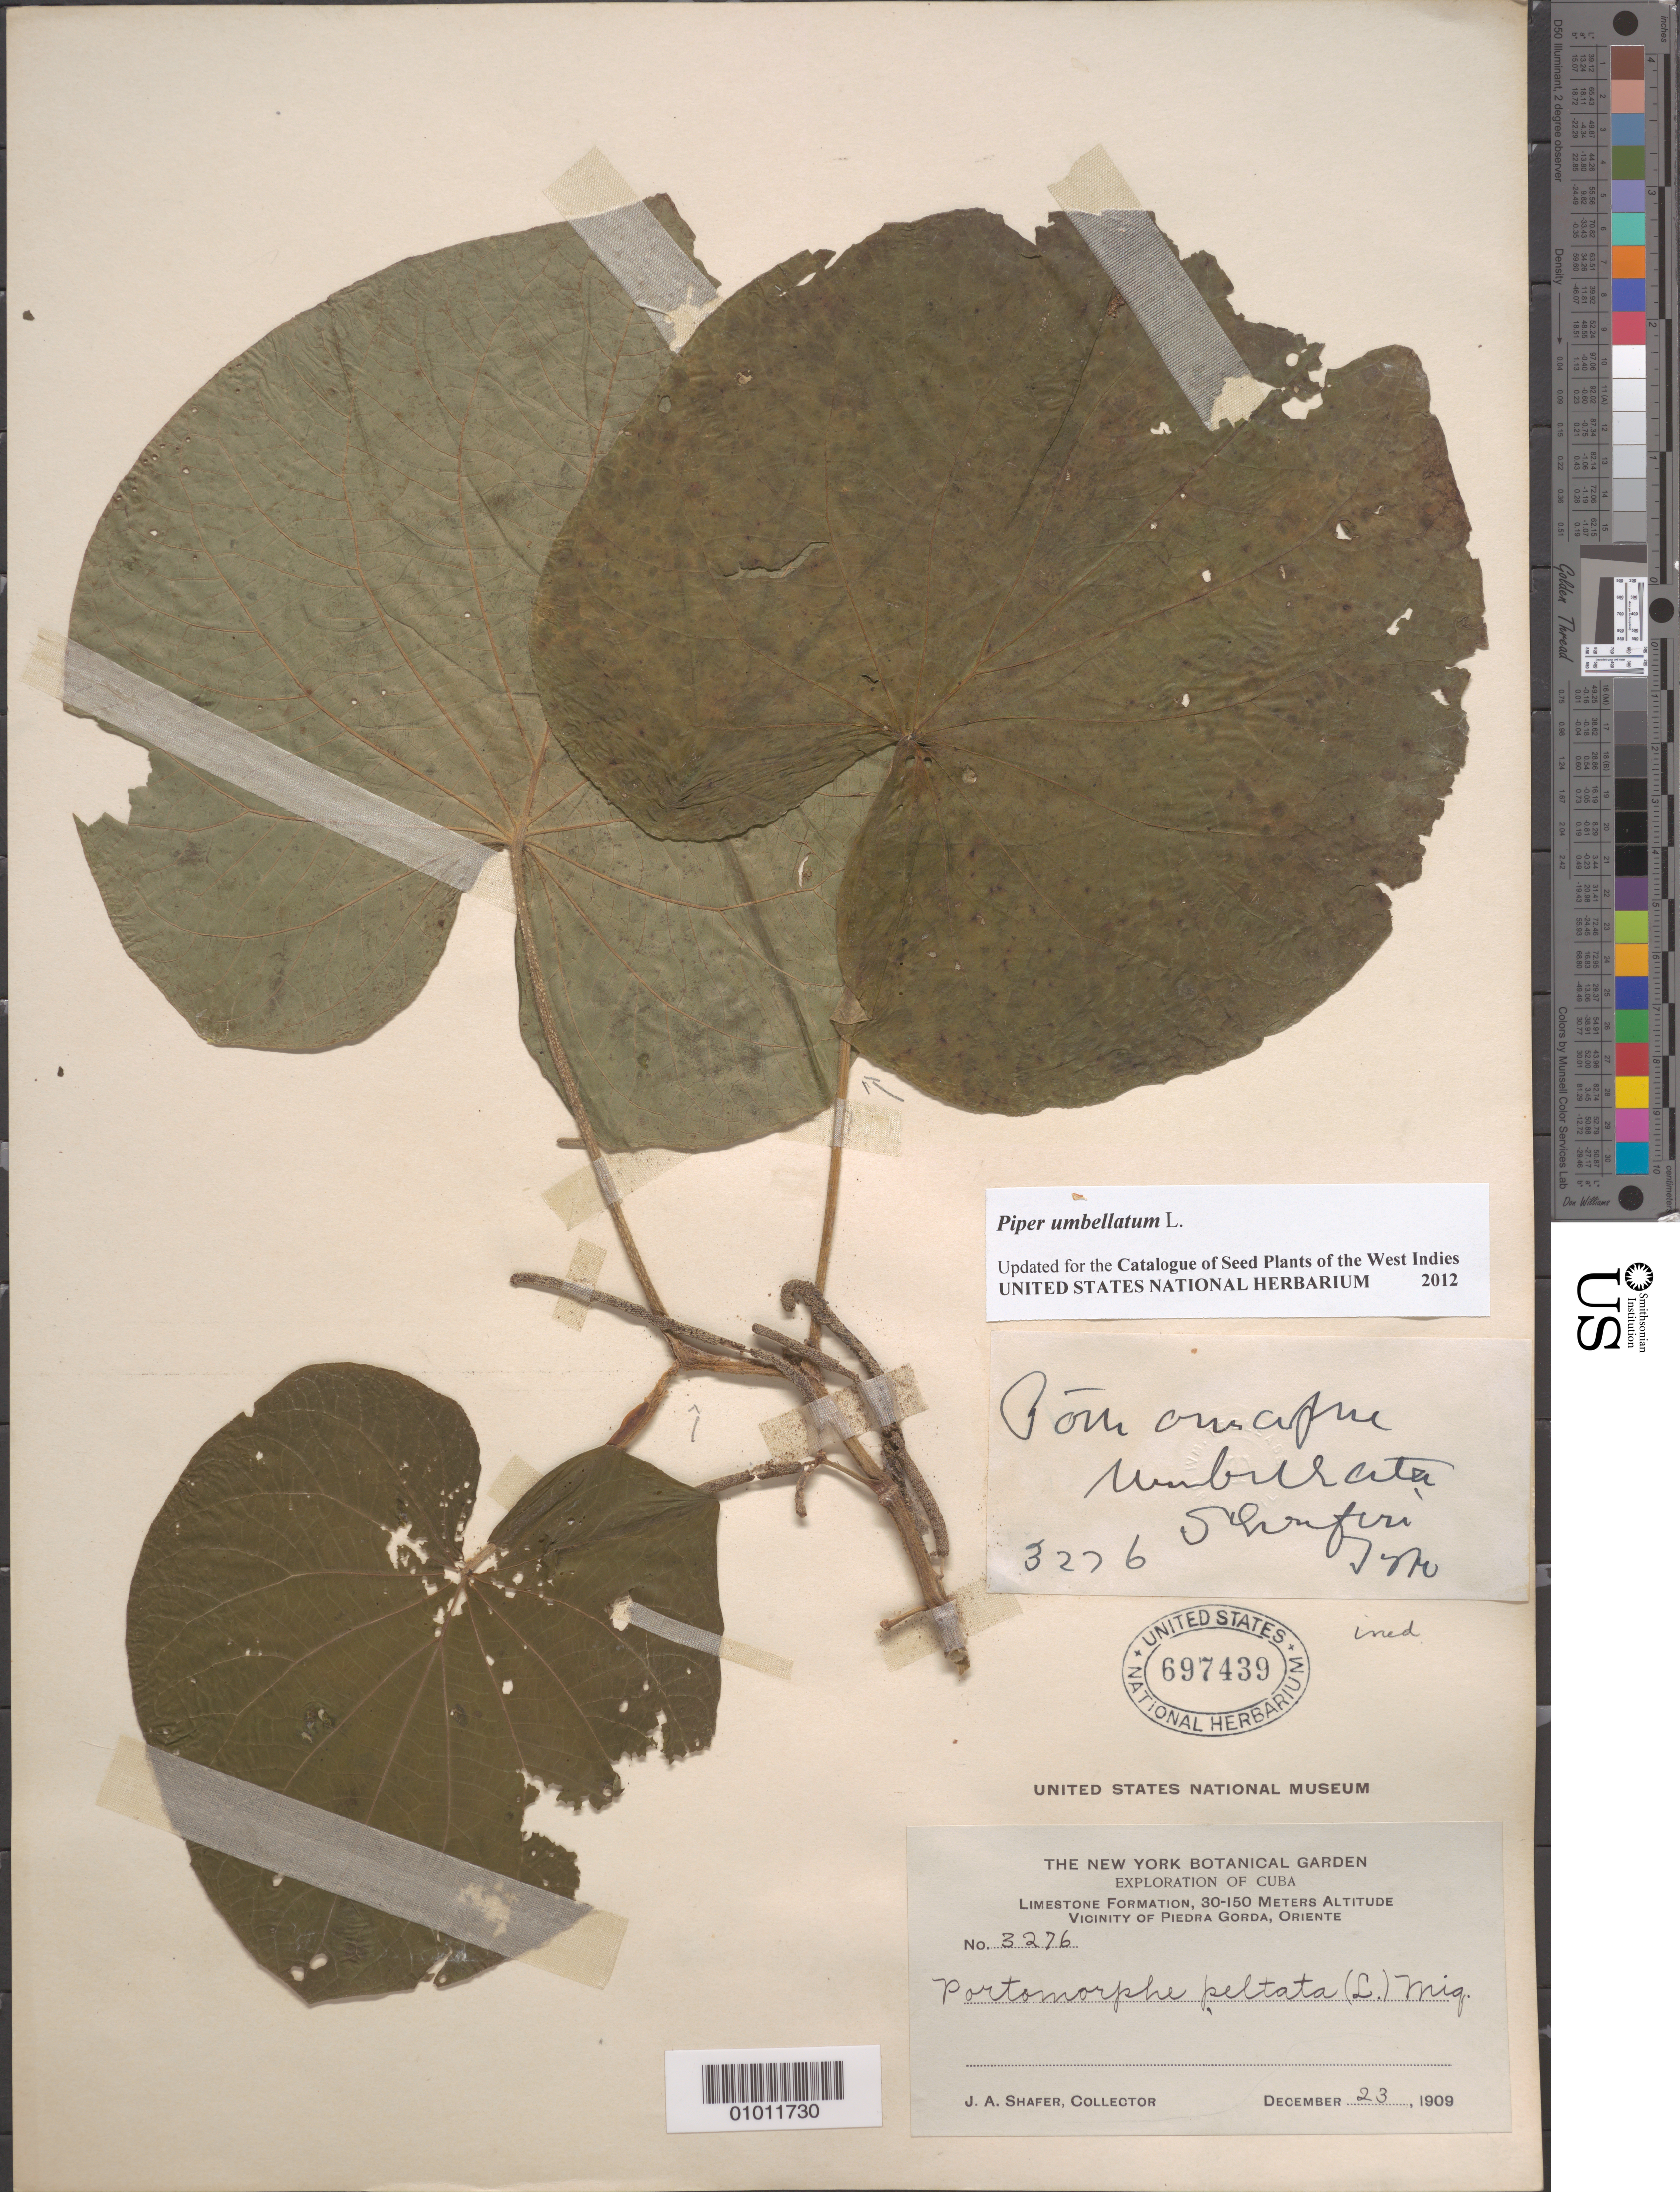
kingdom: Plantae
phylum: Tracheophyta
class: Magnoliopsida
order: Piperales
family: Piperaceae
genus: Piper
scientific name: Piper peltatum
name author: L.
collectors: J. A. Shafer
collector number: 3276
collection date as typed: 23 Dec 1909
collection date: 1909-12-23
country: Cuba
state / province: Oriente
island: Cuba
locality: Limestone formation in the Vicinity of Piedra Gorda, Oriente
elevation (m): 30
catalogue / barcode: US 697439